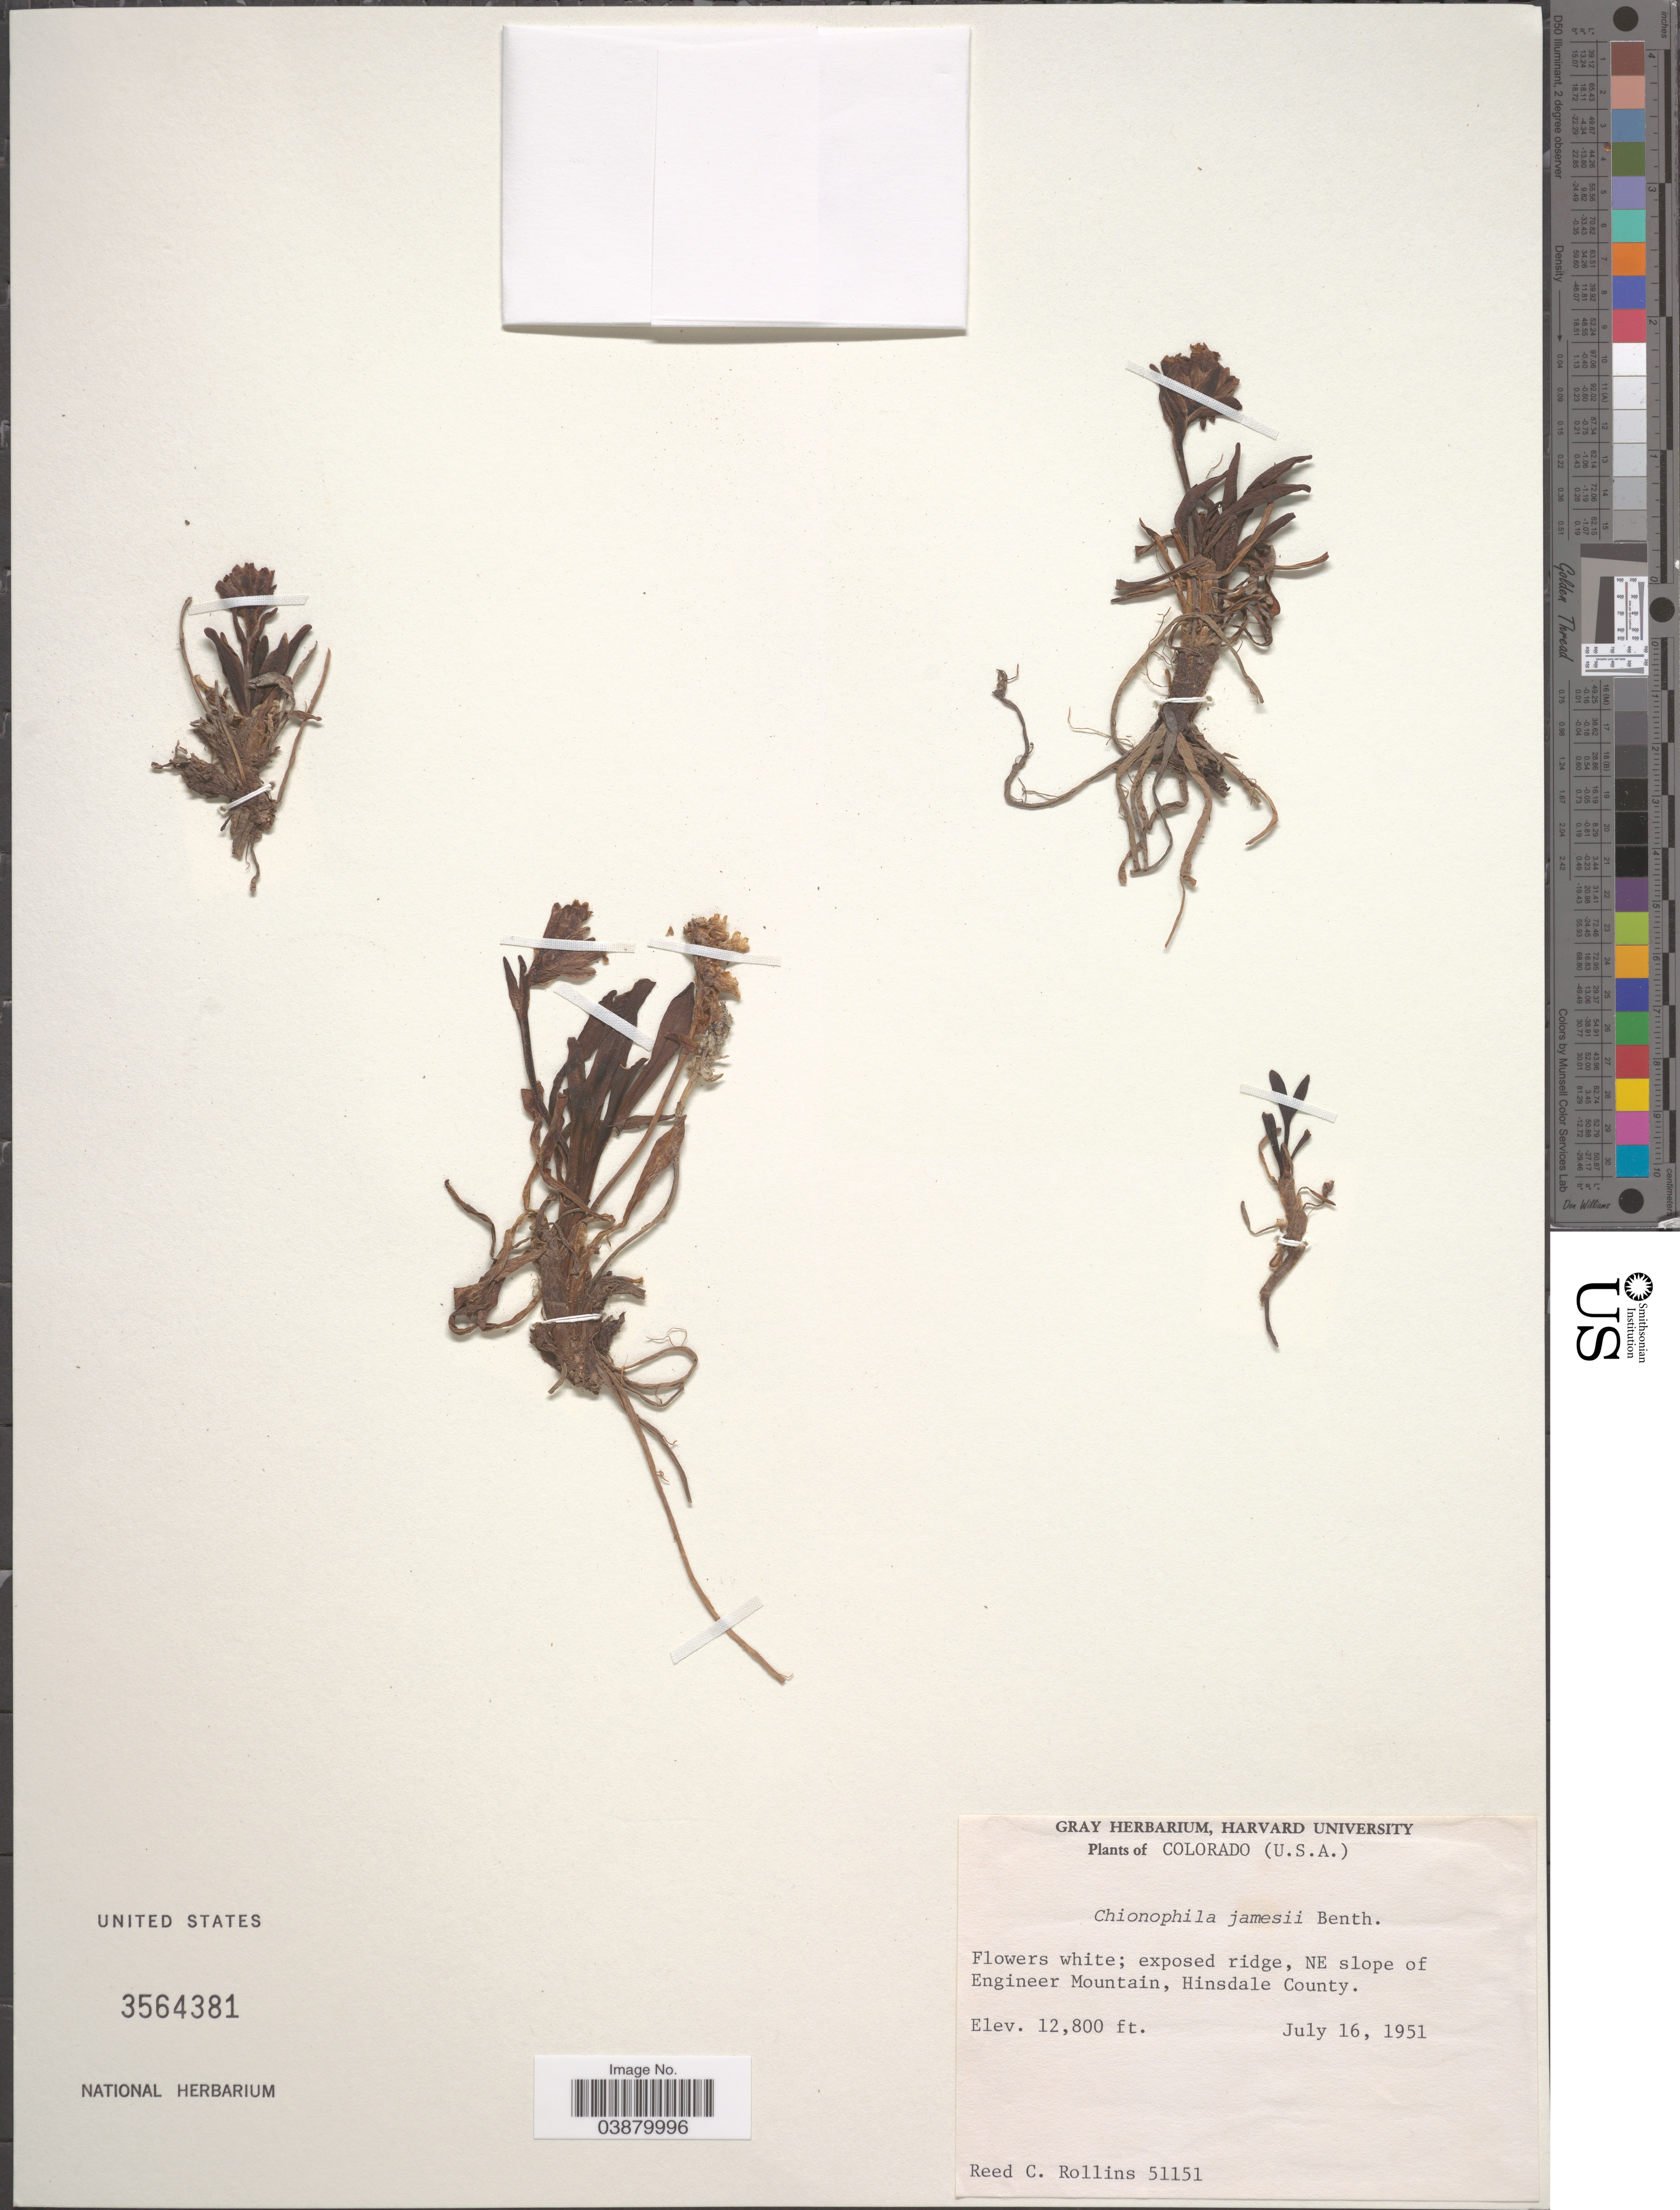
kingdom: Plantae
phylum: Tracheophyta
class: Magnoliopsida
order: Lamiales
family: Plantaginaceae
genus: Chionophila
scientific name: Chionophila jamesii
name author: Benth.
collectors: R. C. Rollins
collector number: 51151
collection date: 1951-07-16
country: United States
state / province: Colorado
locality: Exposed ridge, NE slope of Engineer Mountain, Hinsdale County.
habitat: exposed ridge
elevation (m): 3901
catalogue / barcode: US 3564381